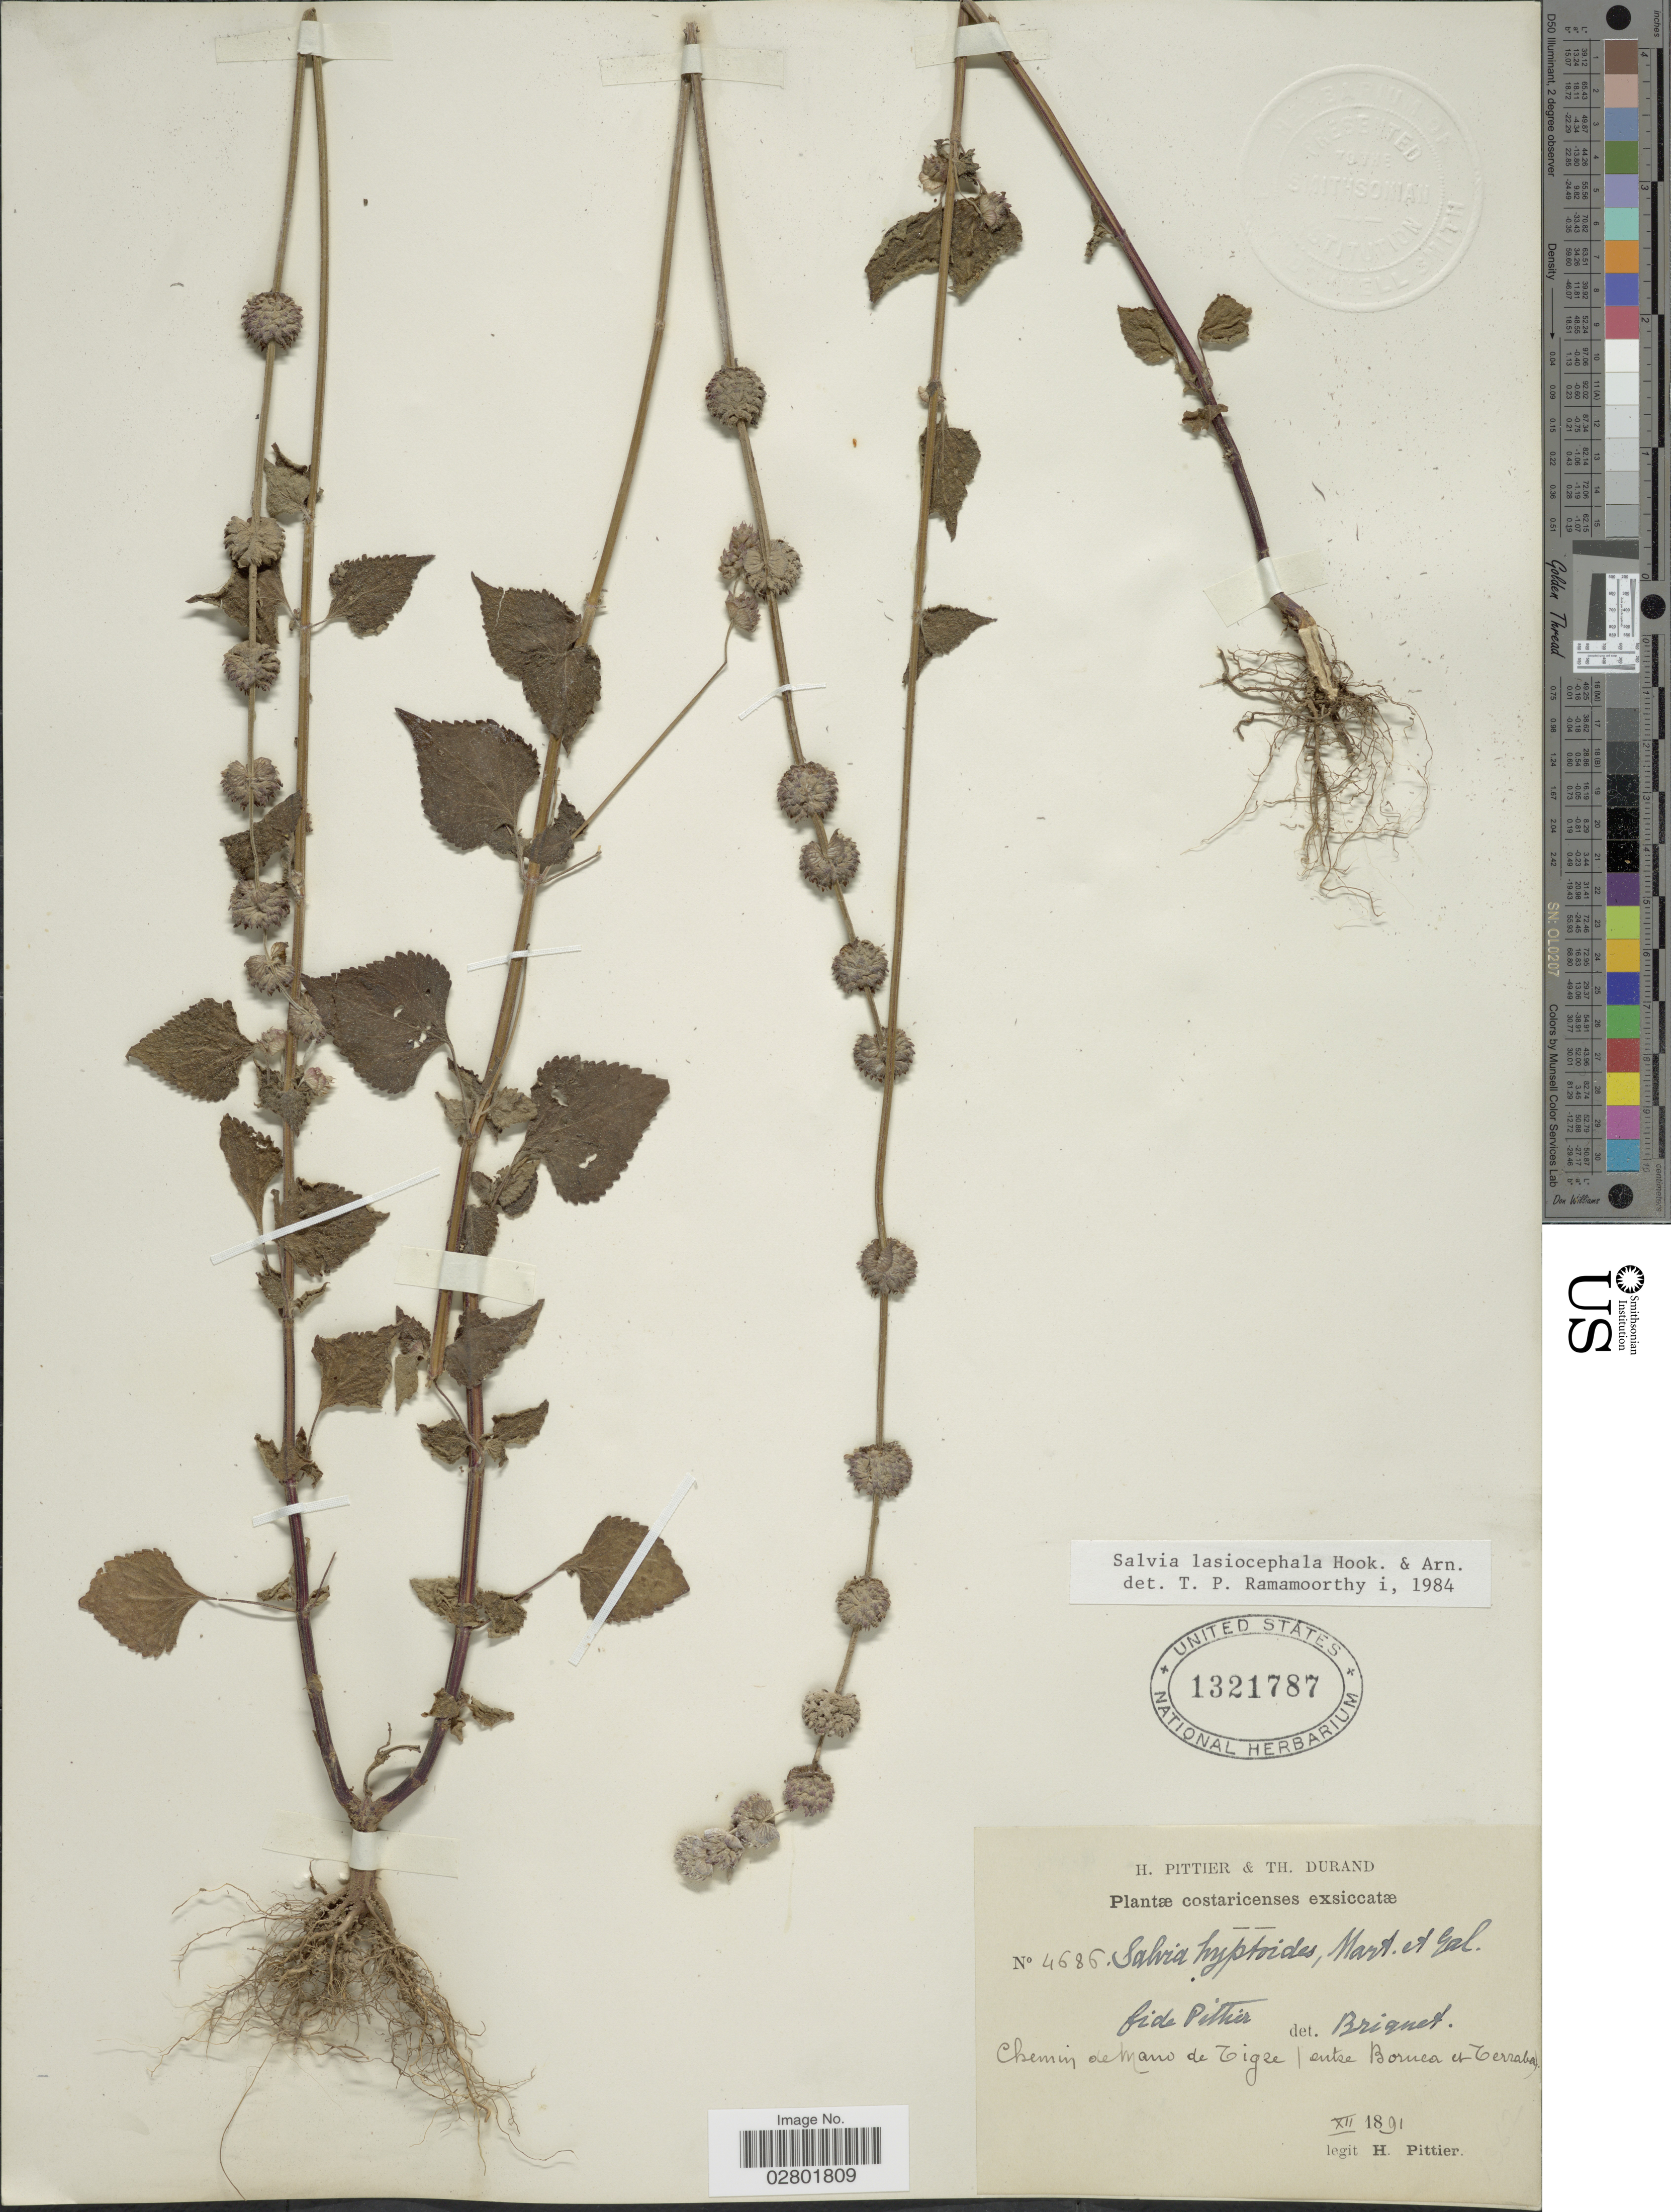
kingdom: Plantae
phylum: Tracheophyta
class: Magnoliopsida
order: Lamiales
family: Lamiaceae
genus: Salvia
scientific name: Salvia lasiocephala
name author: Hook. & Arn.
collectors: H. F. Pittier & T. Durand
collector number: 4686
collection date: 1891-12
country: Costa Rica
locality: Chemin de Mano de Tigre, entre Boruca et Terraba.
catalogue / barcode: US 1321787